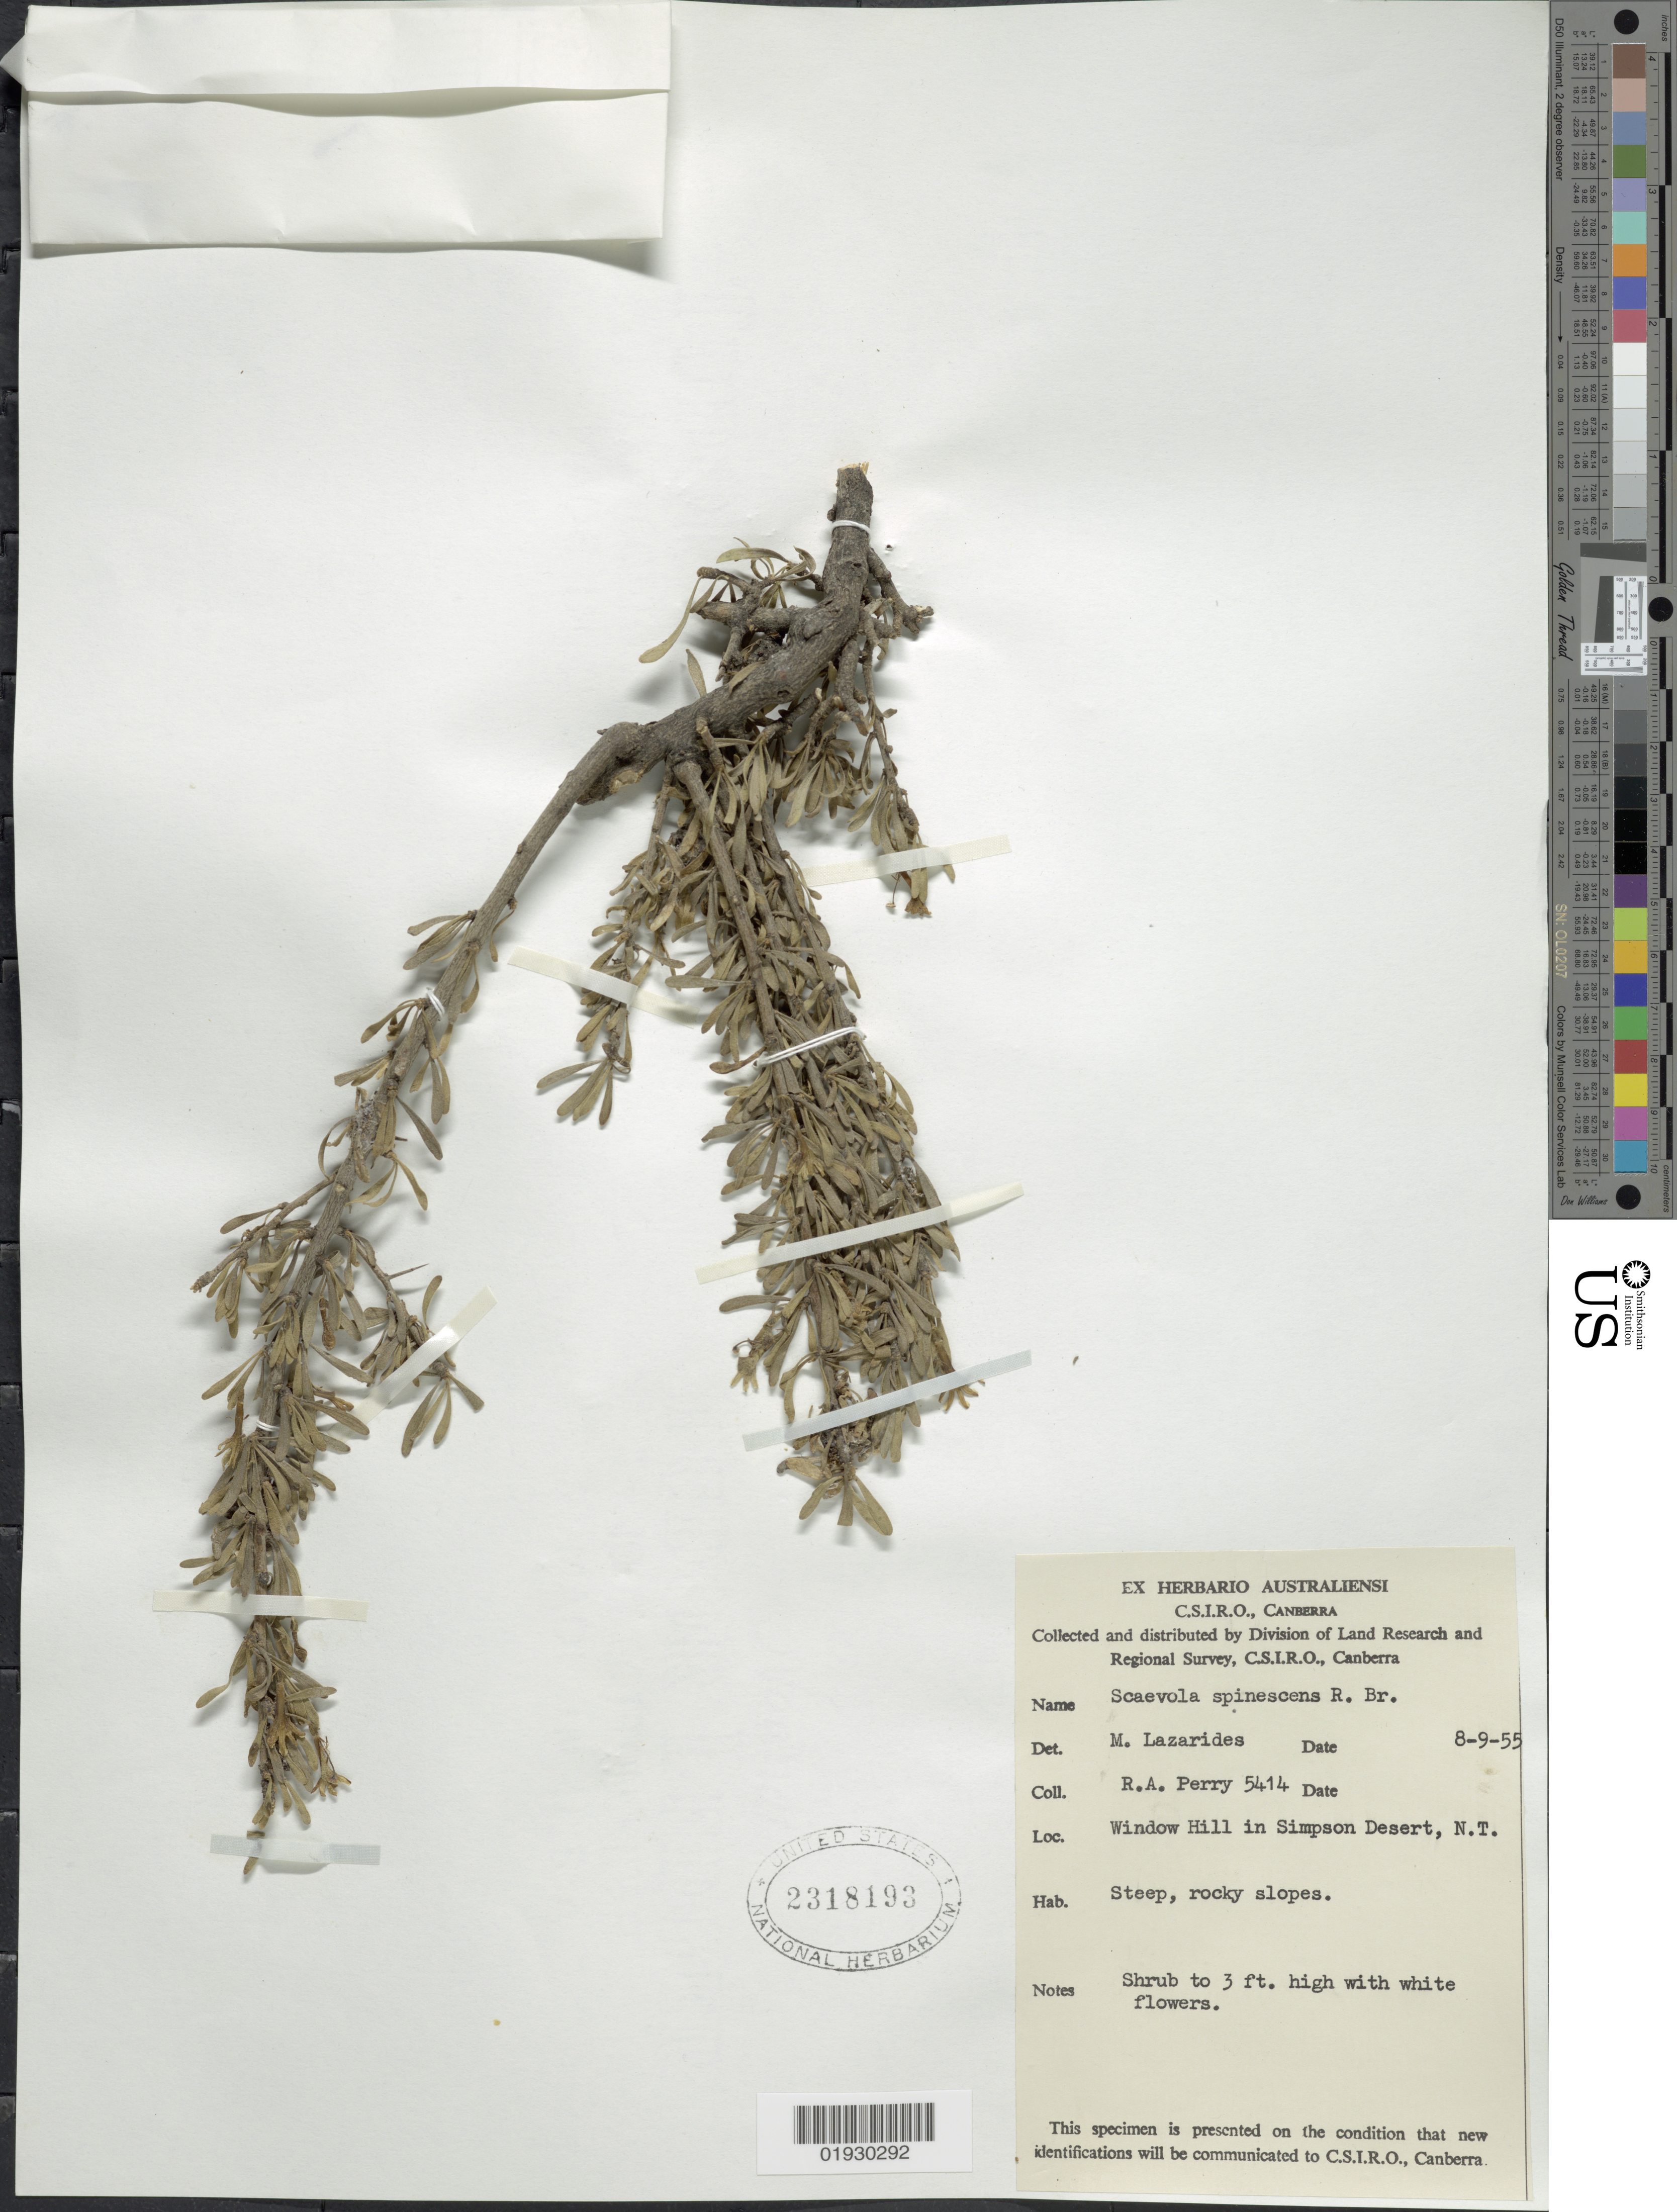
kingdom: Plantae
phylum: Tracheophyta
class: Magnoliopsida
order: Asterales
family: Goodeniaceae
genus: Scaevola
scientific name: Scaevola spinescens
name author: R. Br.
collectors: Perry, R. A.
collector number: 5414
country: Australia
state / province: Northern Territory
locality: Window Hill in Simpson Desert, N.T.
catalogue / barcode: US 23181893